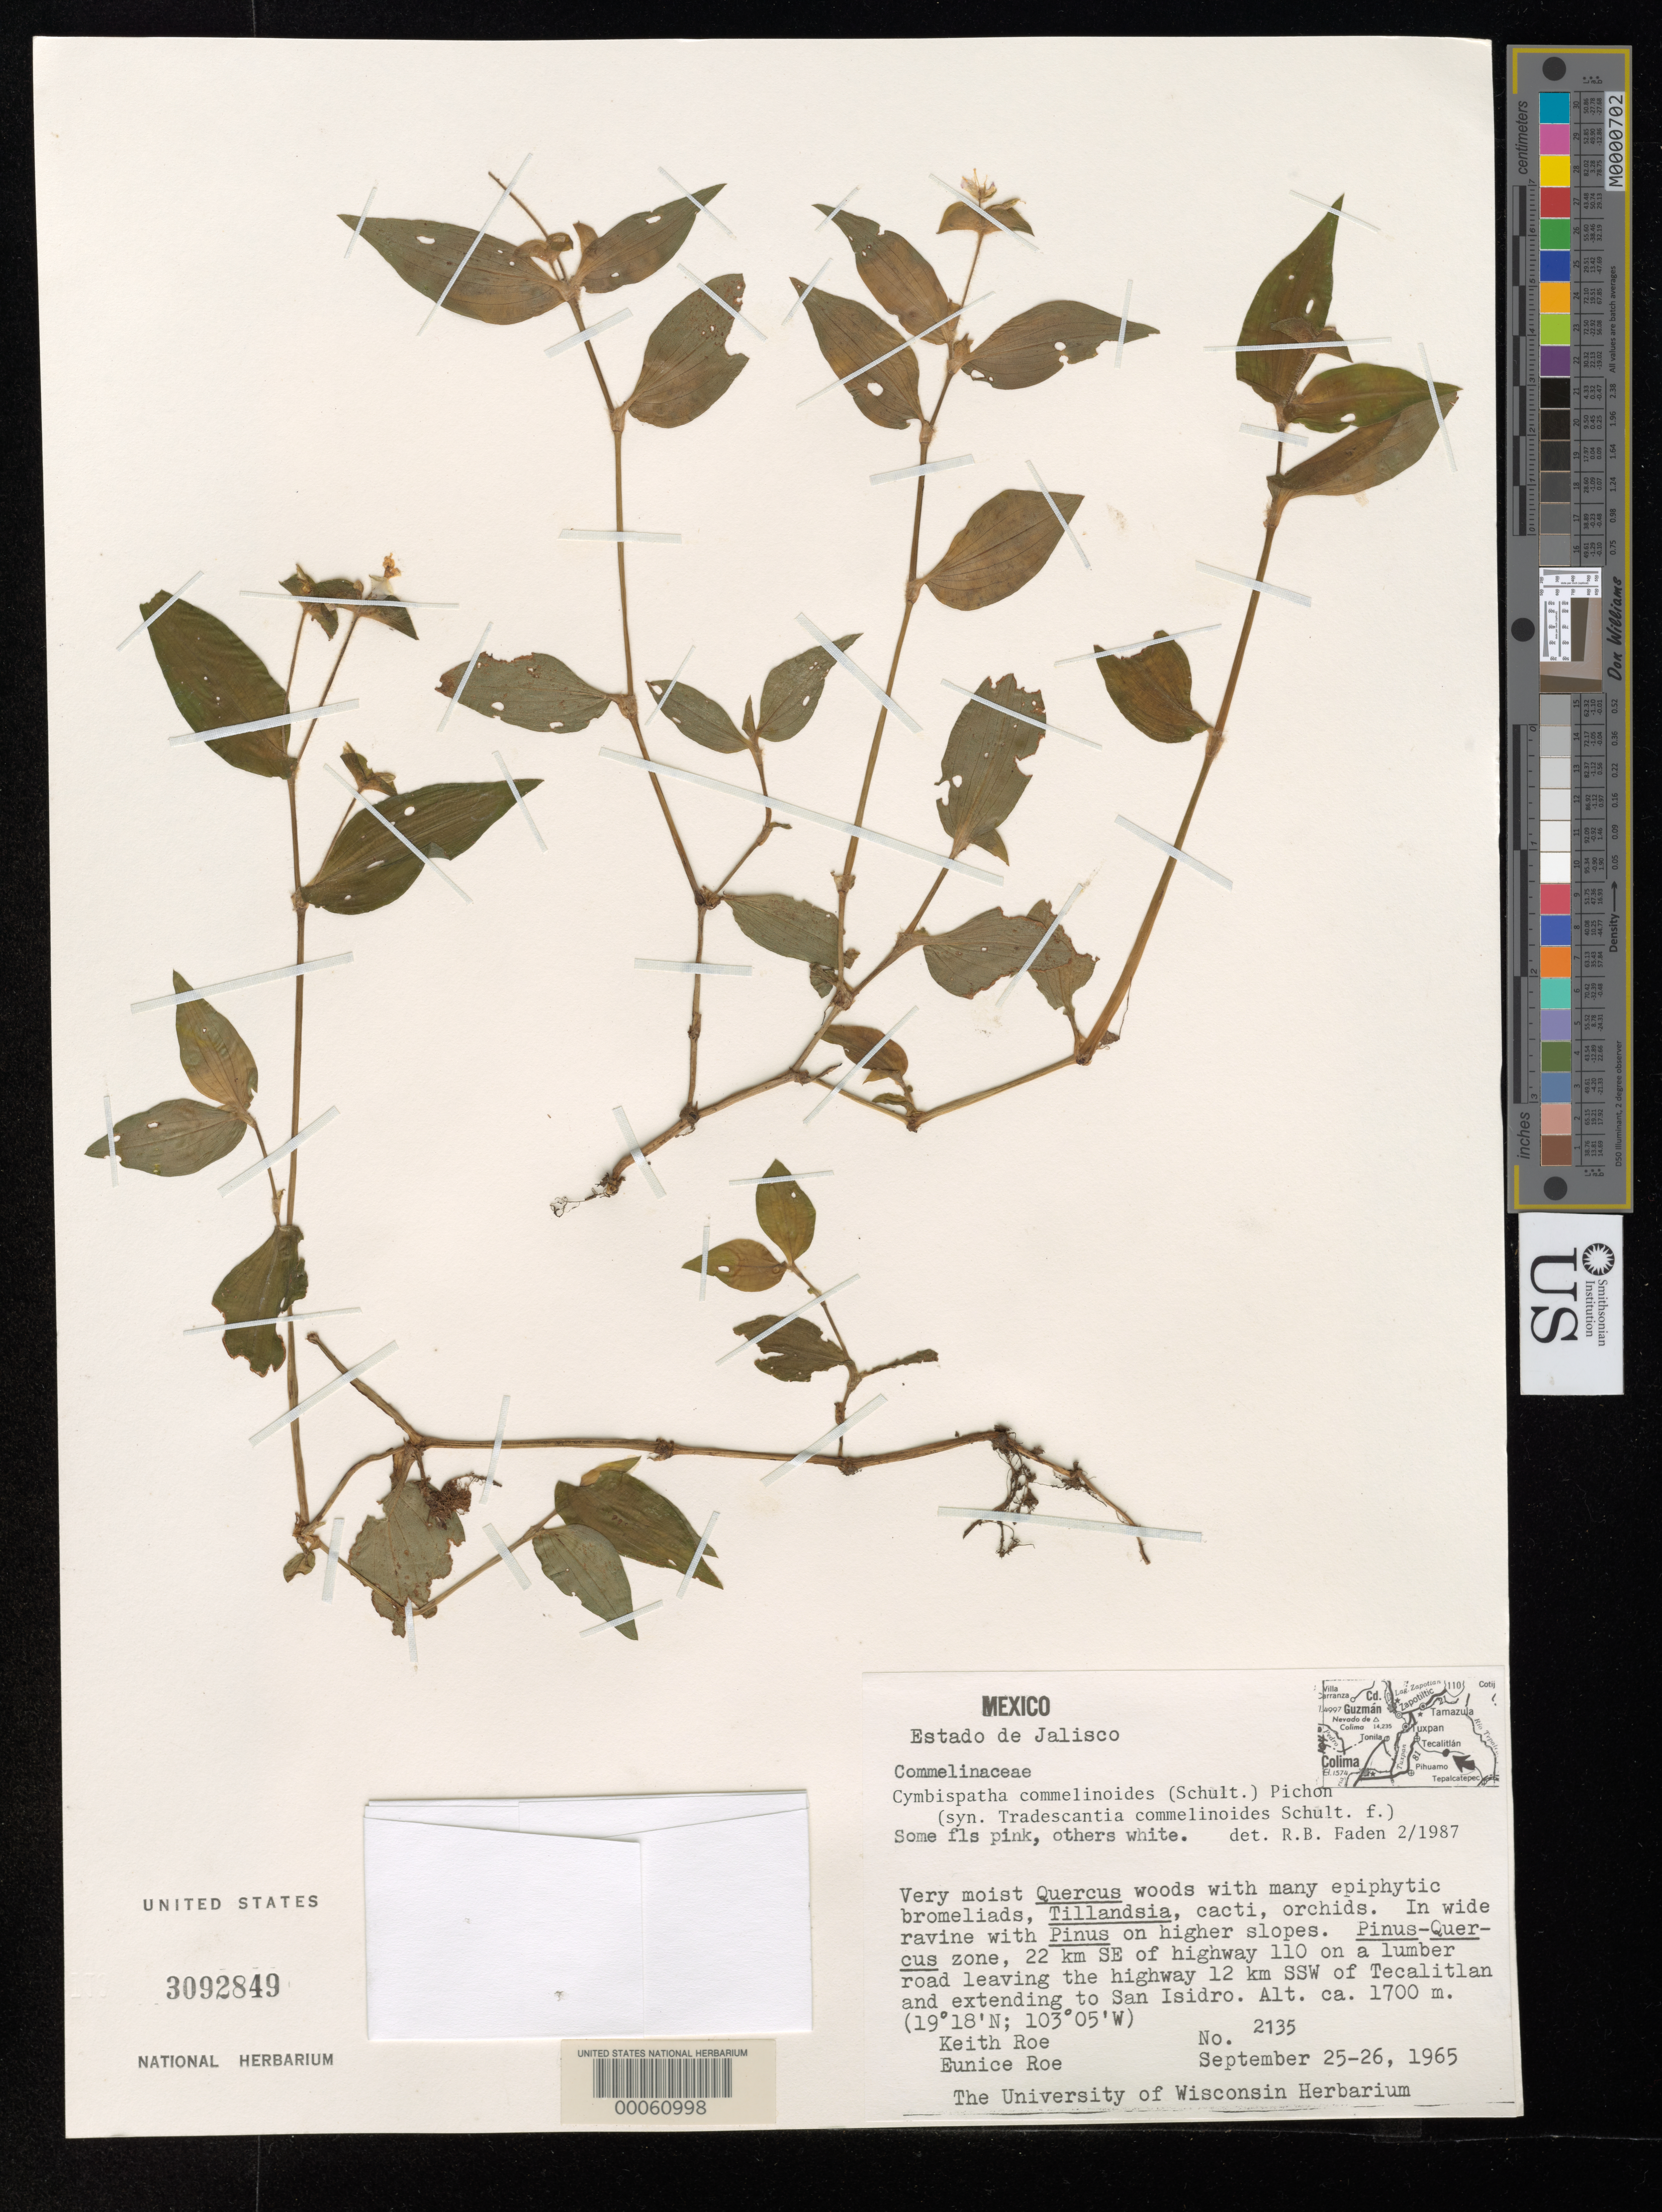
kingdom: Plantae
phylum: Tracheophyta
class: Liliopsida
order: Commelinales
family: Commelinaceae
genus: Tradescantia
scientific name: Tradescantia commelinoides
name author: Schult. & Schult. f.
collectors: K. E. Roe & E. Roe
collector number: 2135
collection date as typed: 25 Sep 1965 to 26 Sep 1965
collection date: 1965-09-25/1965-09-26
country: Mexico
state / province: Jalisco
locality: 22 km. SE of hwy 110 on a lumber rd leaving hwy a 12 km SSW of Tecalitlan and extending to San Isidro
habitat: Moist quercus woods, in wide ravine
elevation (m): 1700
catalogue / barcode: US 3092849